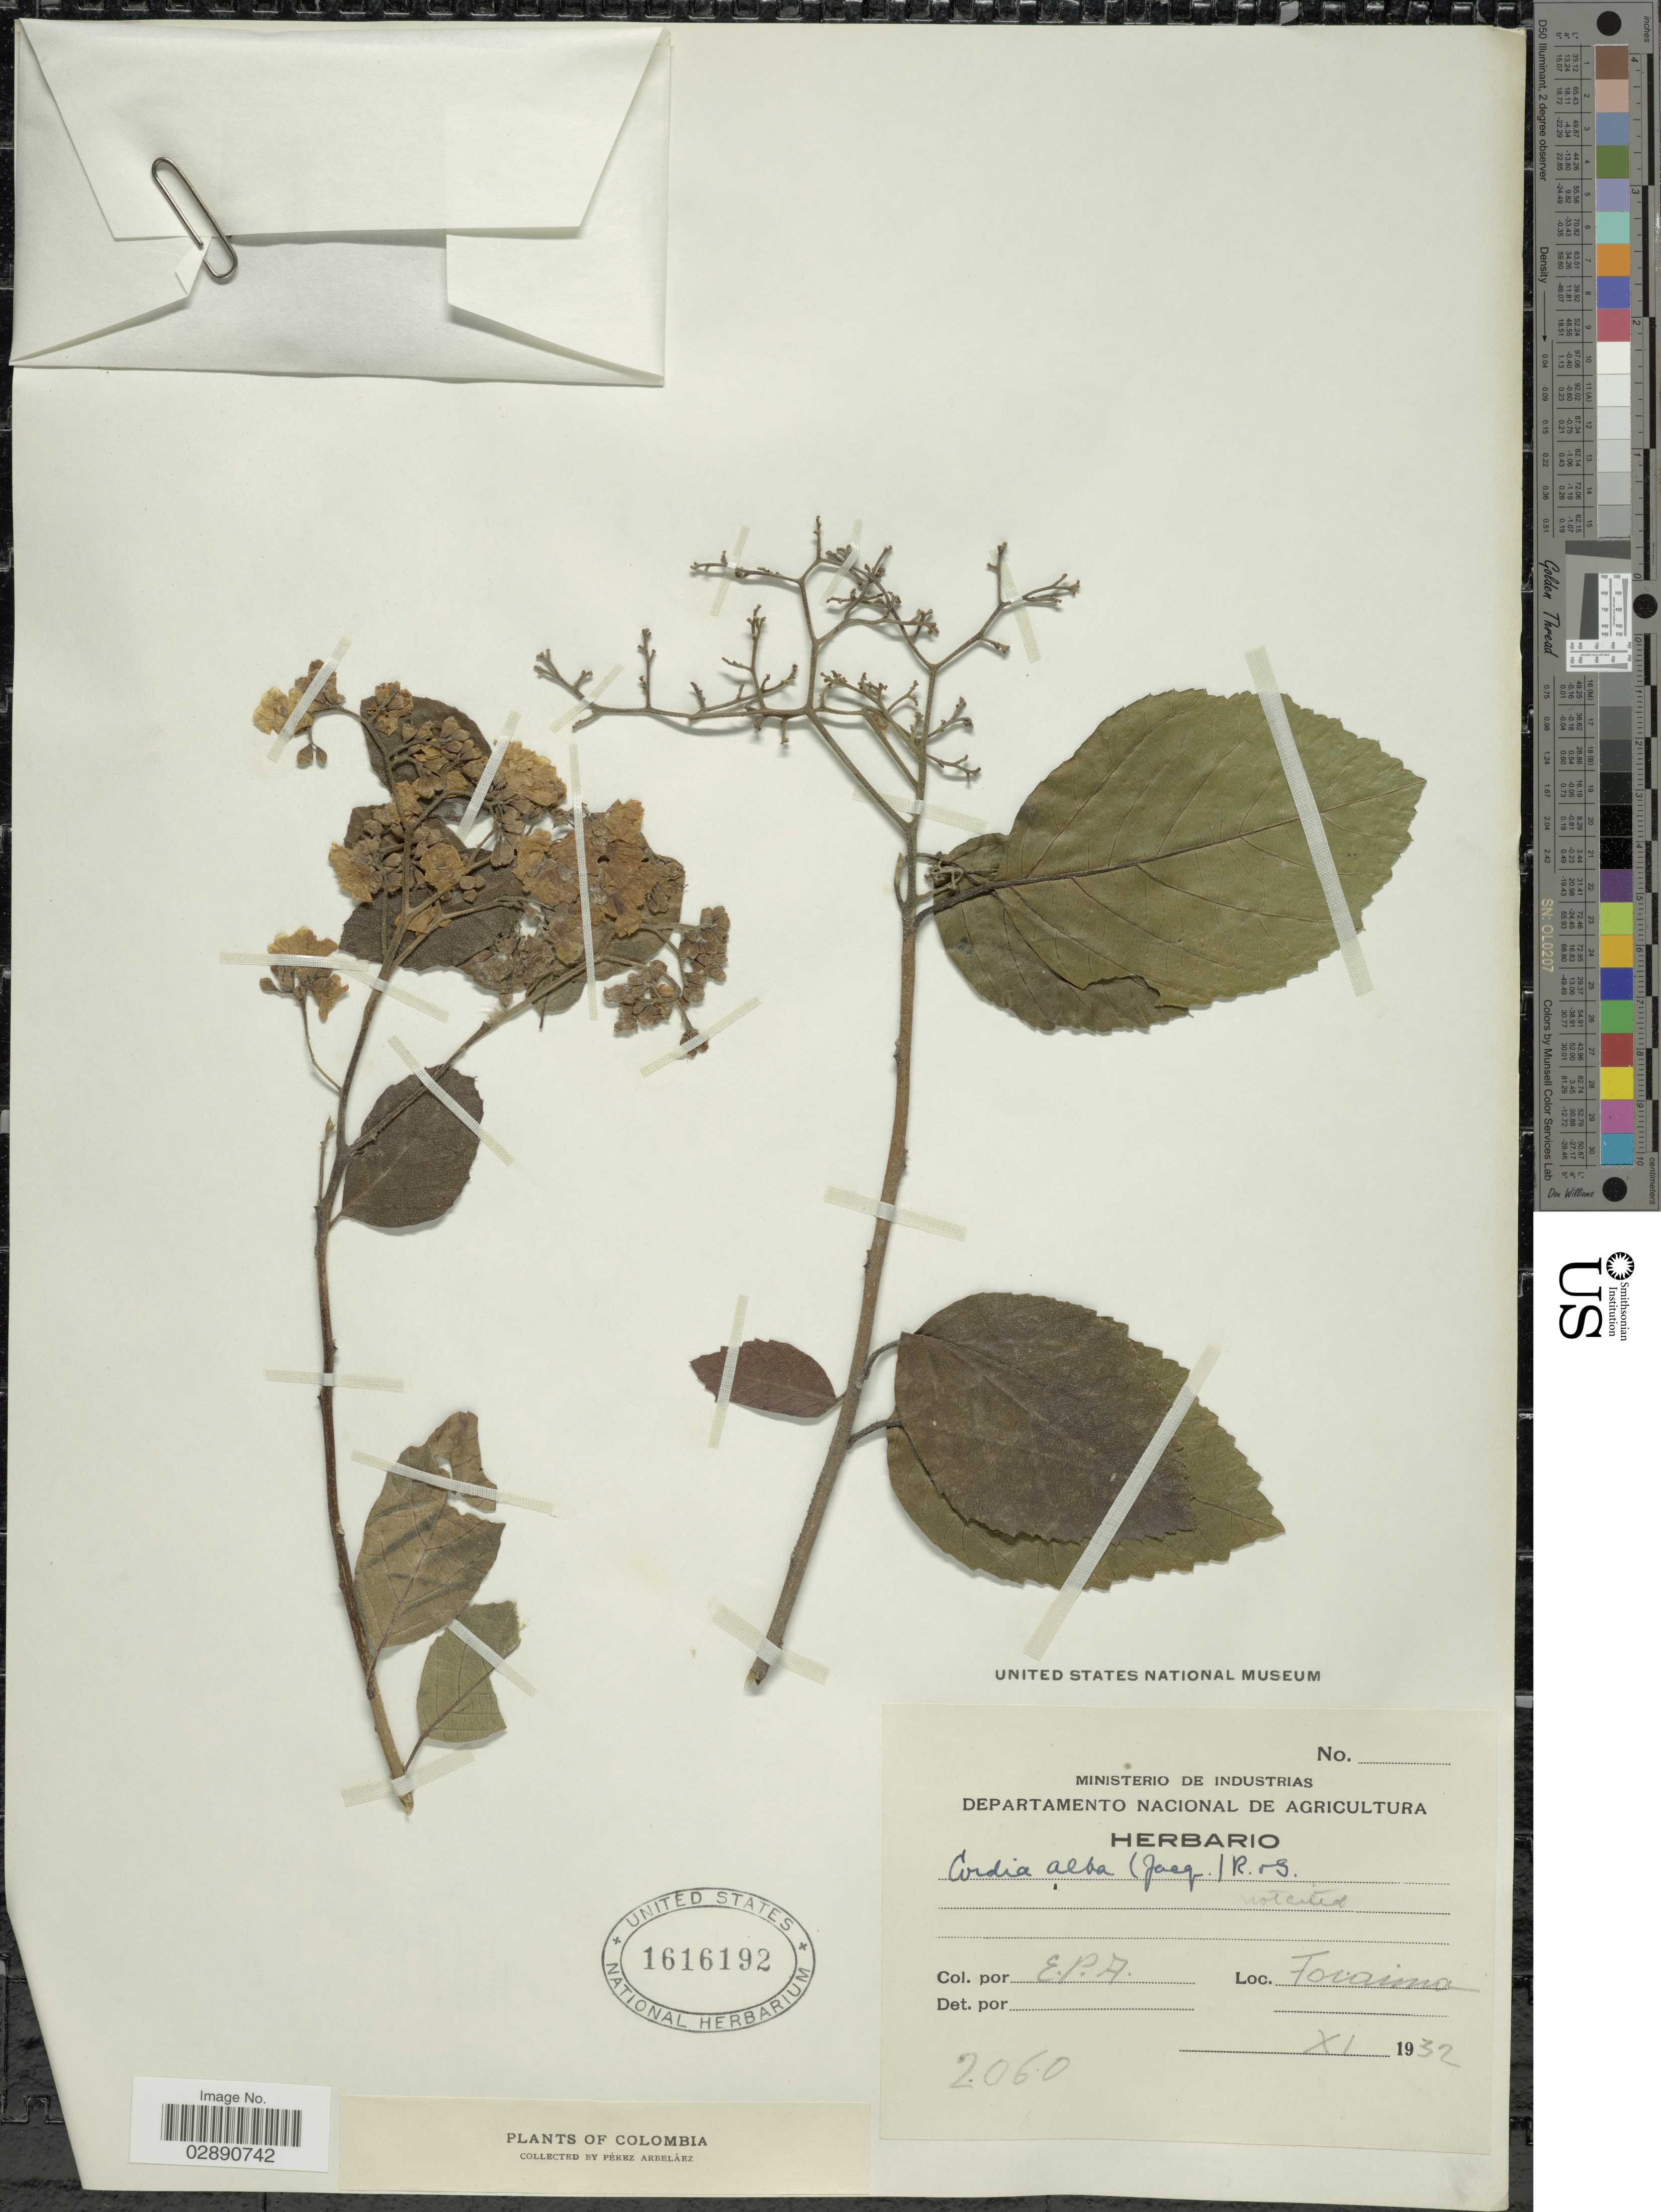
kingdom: Plantae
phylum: Tracheophyta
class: Magnoliopsida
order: Boraginales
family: Cordiaceae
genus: Cordia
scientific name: Cordia dentata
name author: Poir.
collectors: E. Pérez Arbeláez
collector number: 2060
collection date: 1932-11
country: Colombia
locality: Tocaima.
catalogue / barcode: US 1616192